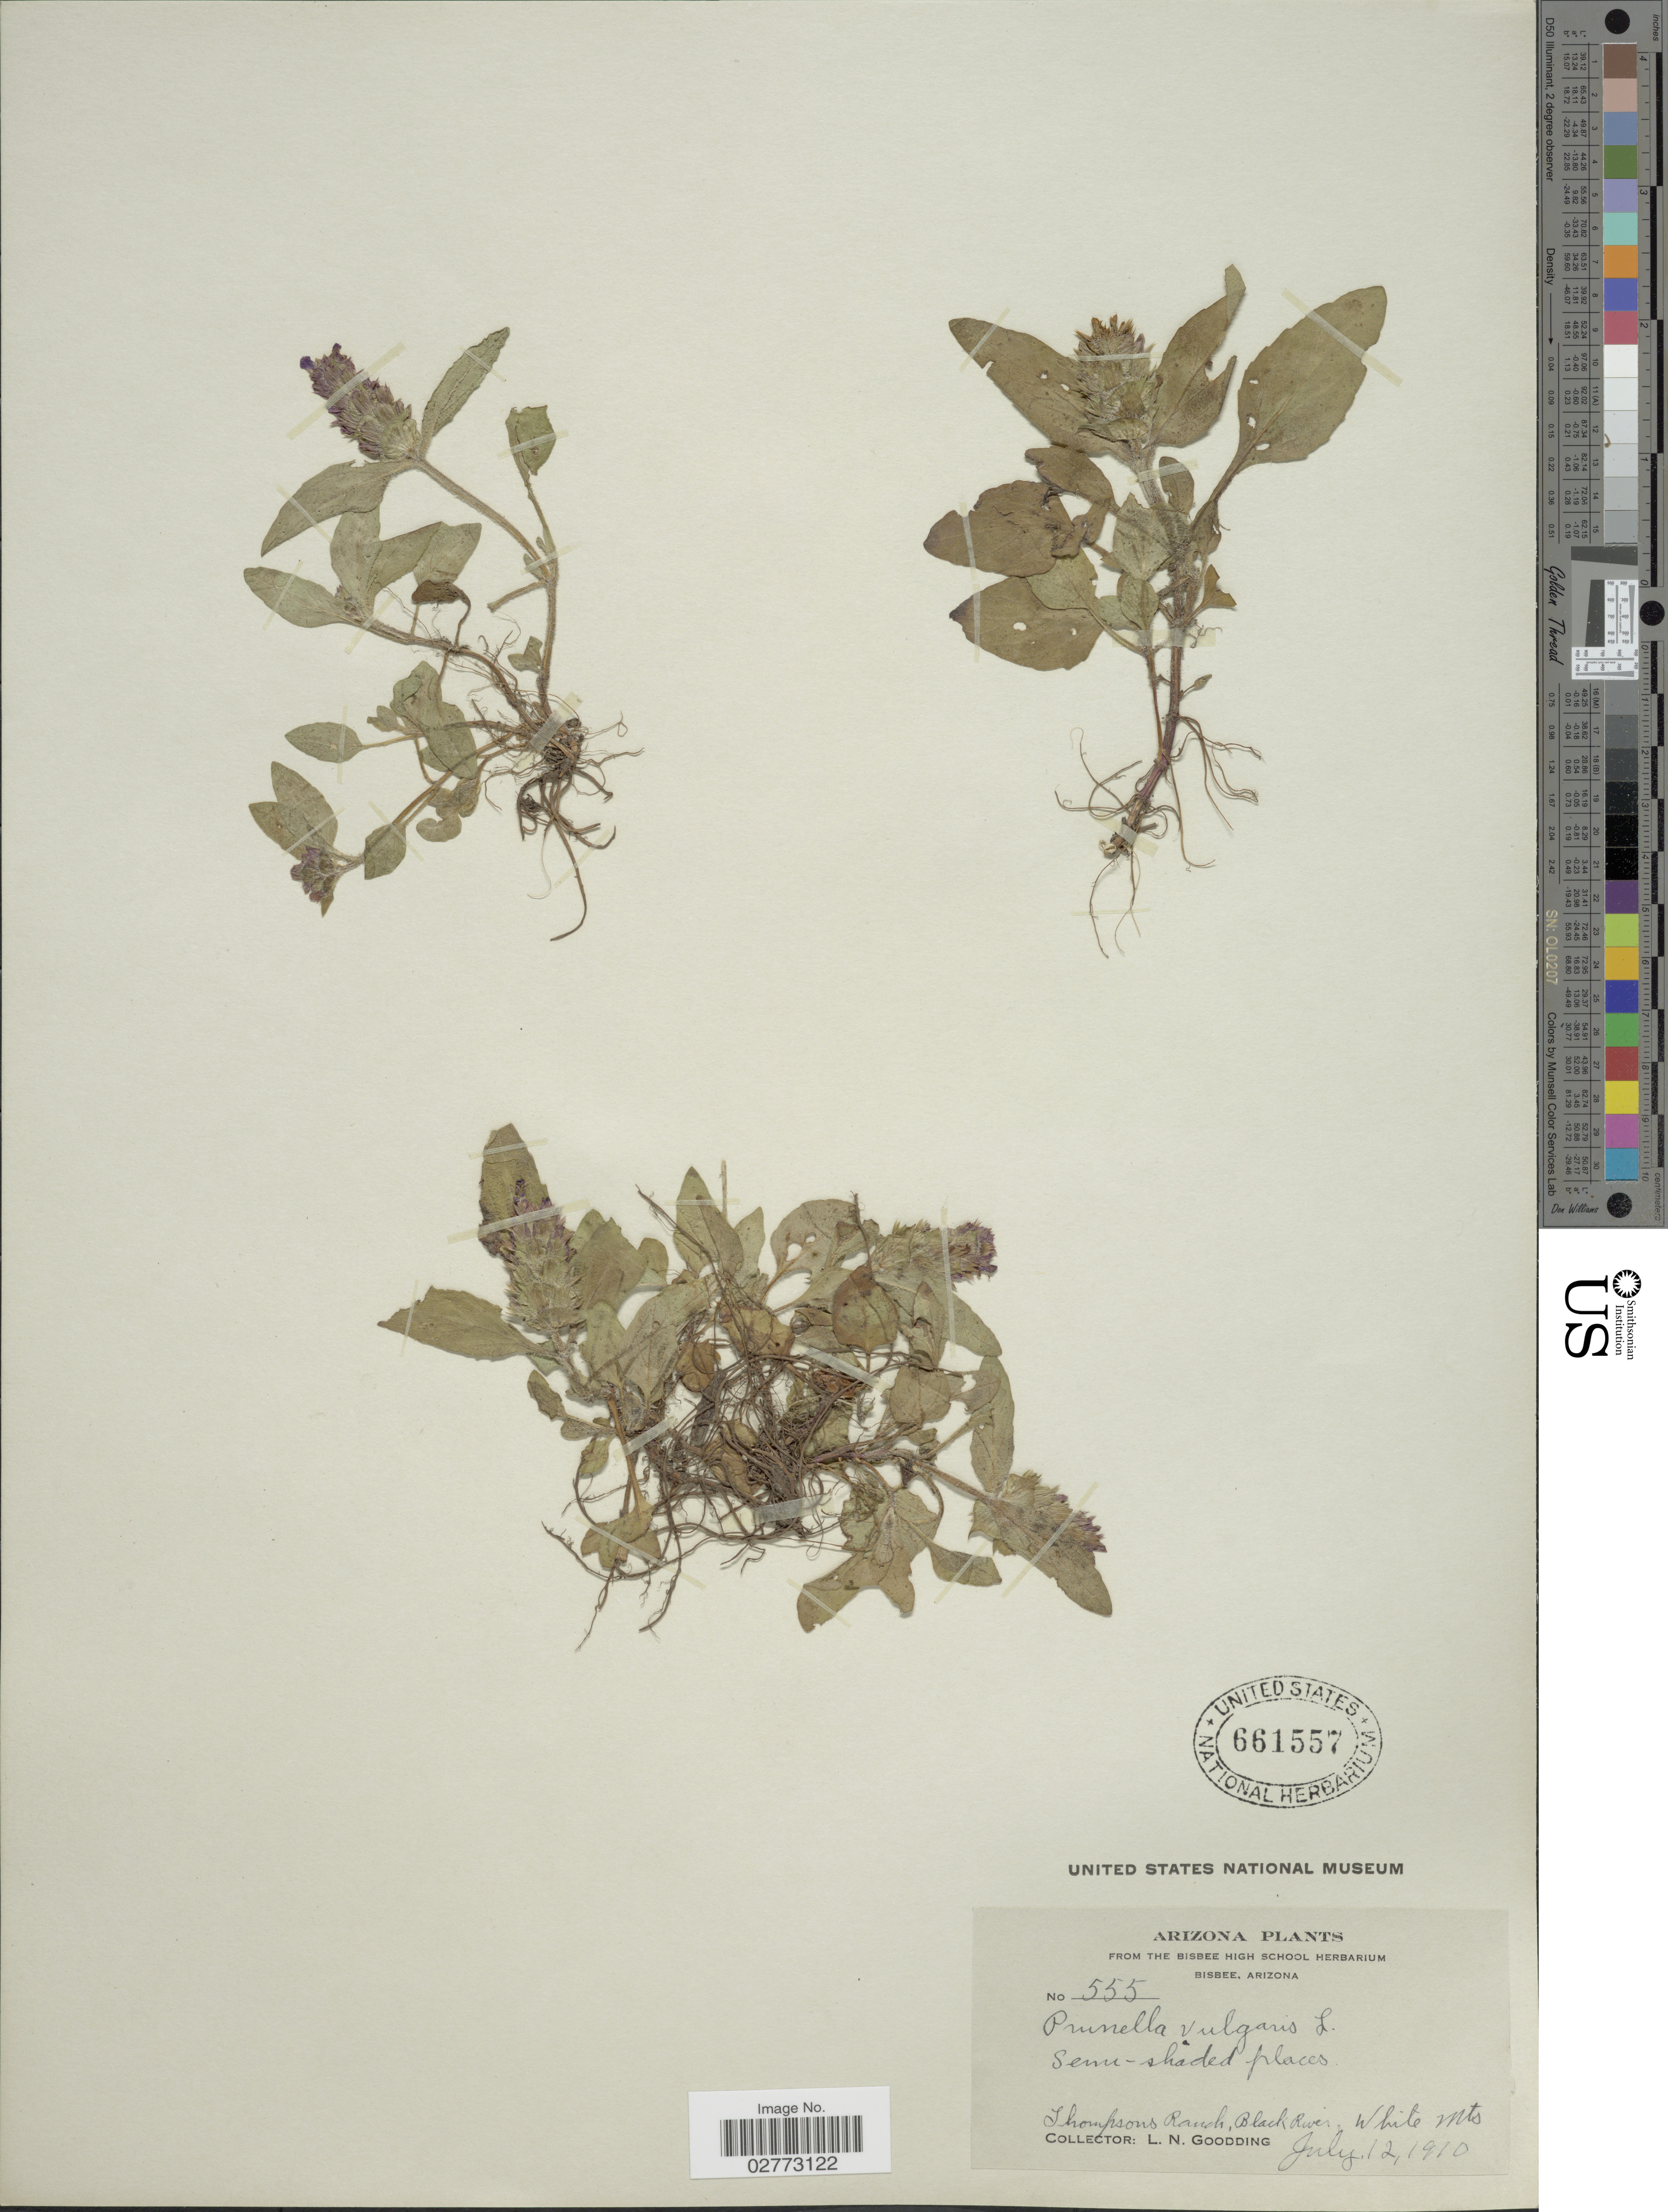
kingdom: Plantae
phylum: Tracheophyta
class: Magnoliopsida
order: Lamiales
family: Lamiaceae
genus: Prunella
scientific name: Prunella vulgaris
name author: L.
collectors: L. N. Goodding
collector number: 555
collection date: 1910-07-12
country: United States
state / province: Arizona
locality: Thompsons Ranch, Black River, White Mts.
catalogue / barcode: US 661557